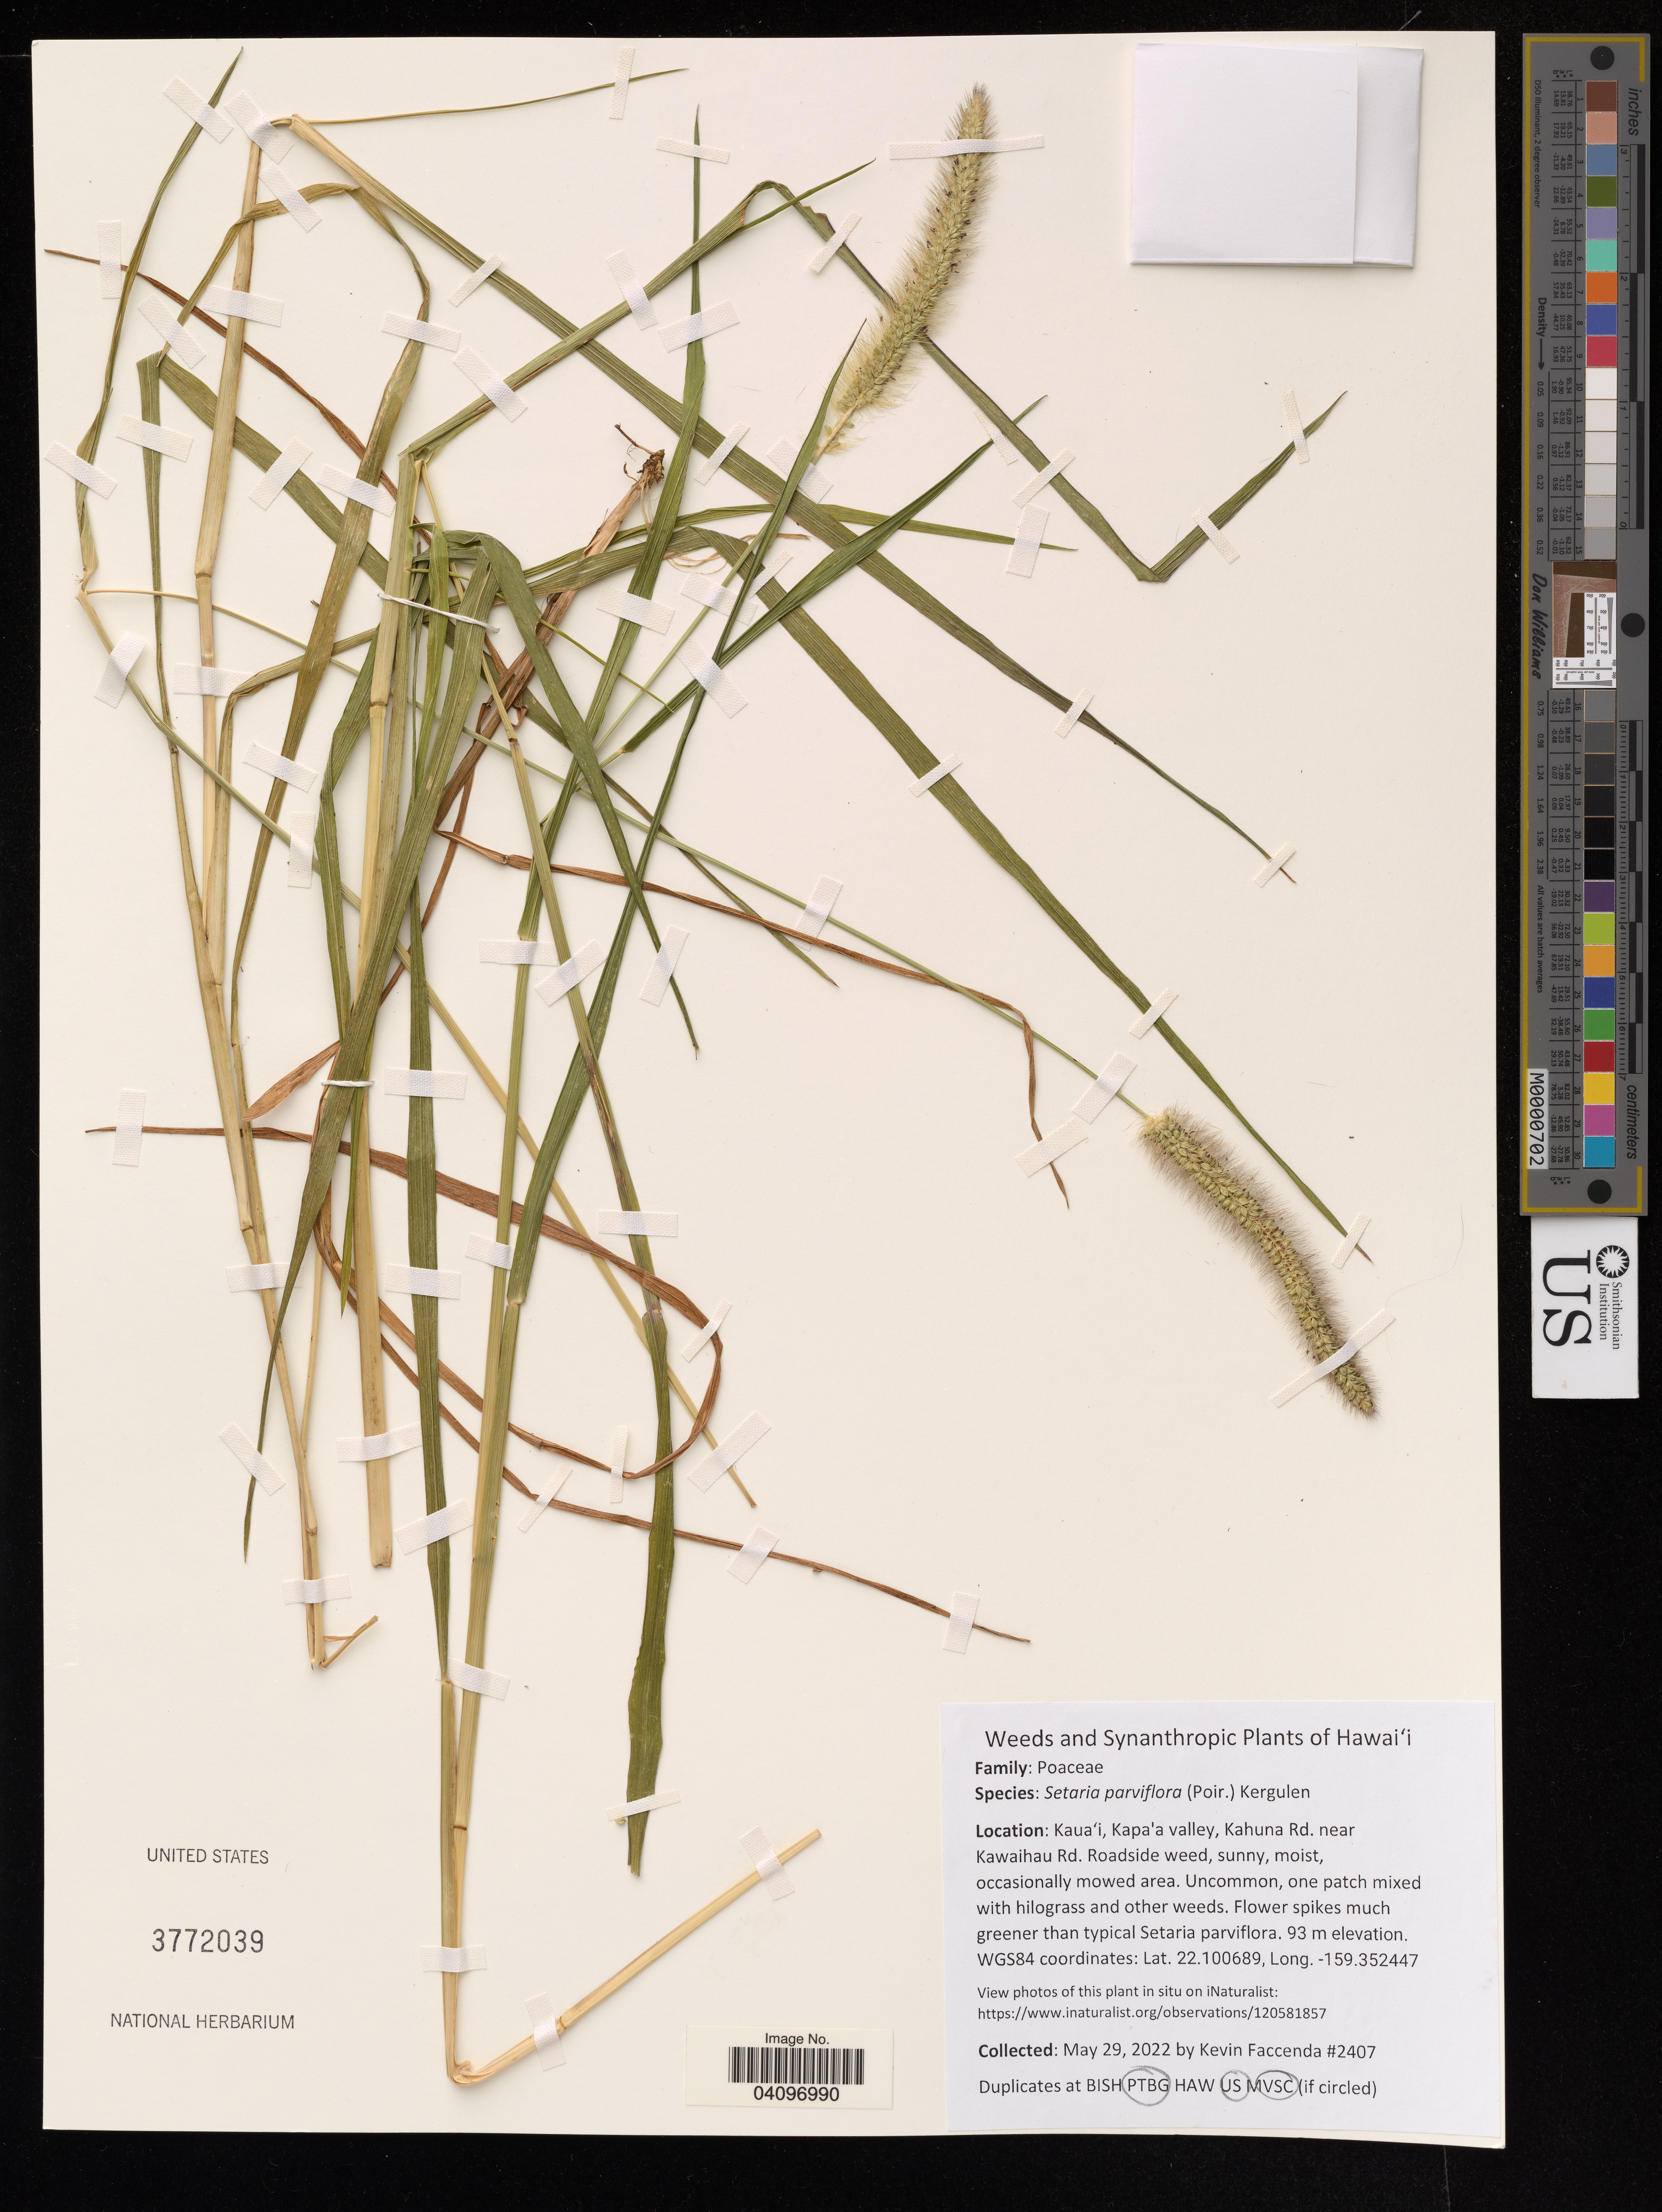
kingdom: Plantae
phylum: Tracheophyta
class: Liliopsida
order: Poales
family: Poaceae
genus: Setaria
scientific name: Setaria parviflora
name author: (Poir.) Kerguélen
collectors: K. Faccenda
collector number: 2407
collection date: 2022-05-29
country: United States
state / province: Hawaii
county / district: Kauai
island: Kaua'i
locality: Kapa'a Valey, Kahuna Rd. near Kawaihau Rd.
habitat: Sunny, moist, occasionally mowed area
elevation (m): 93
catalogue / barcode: US 3772039